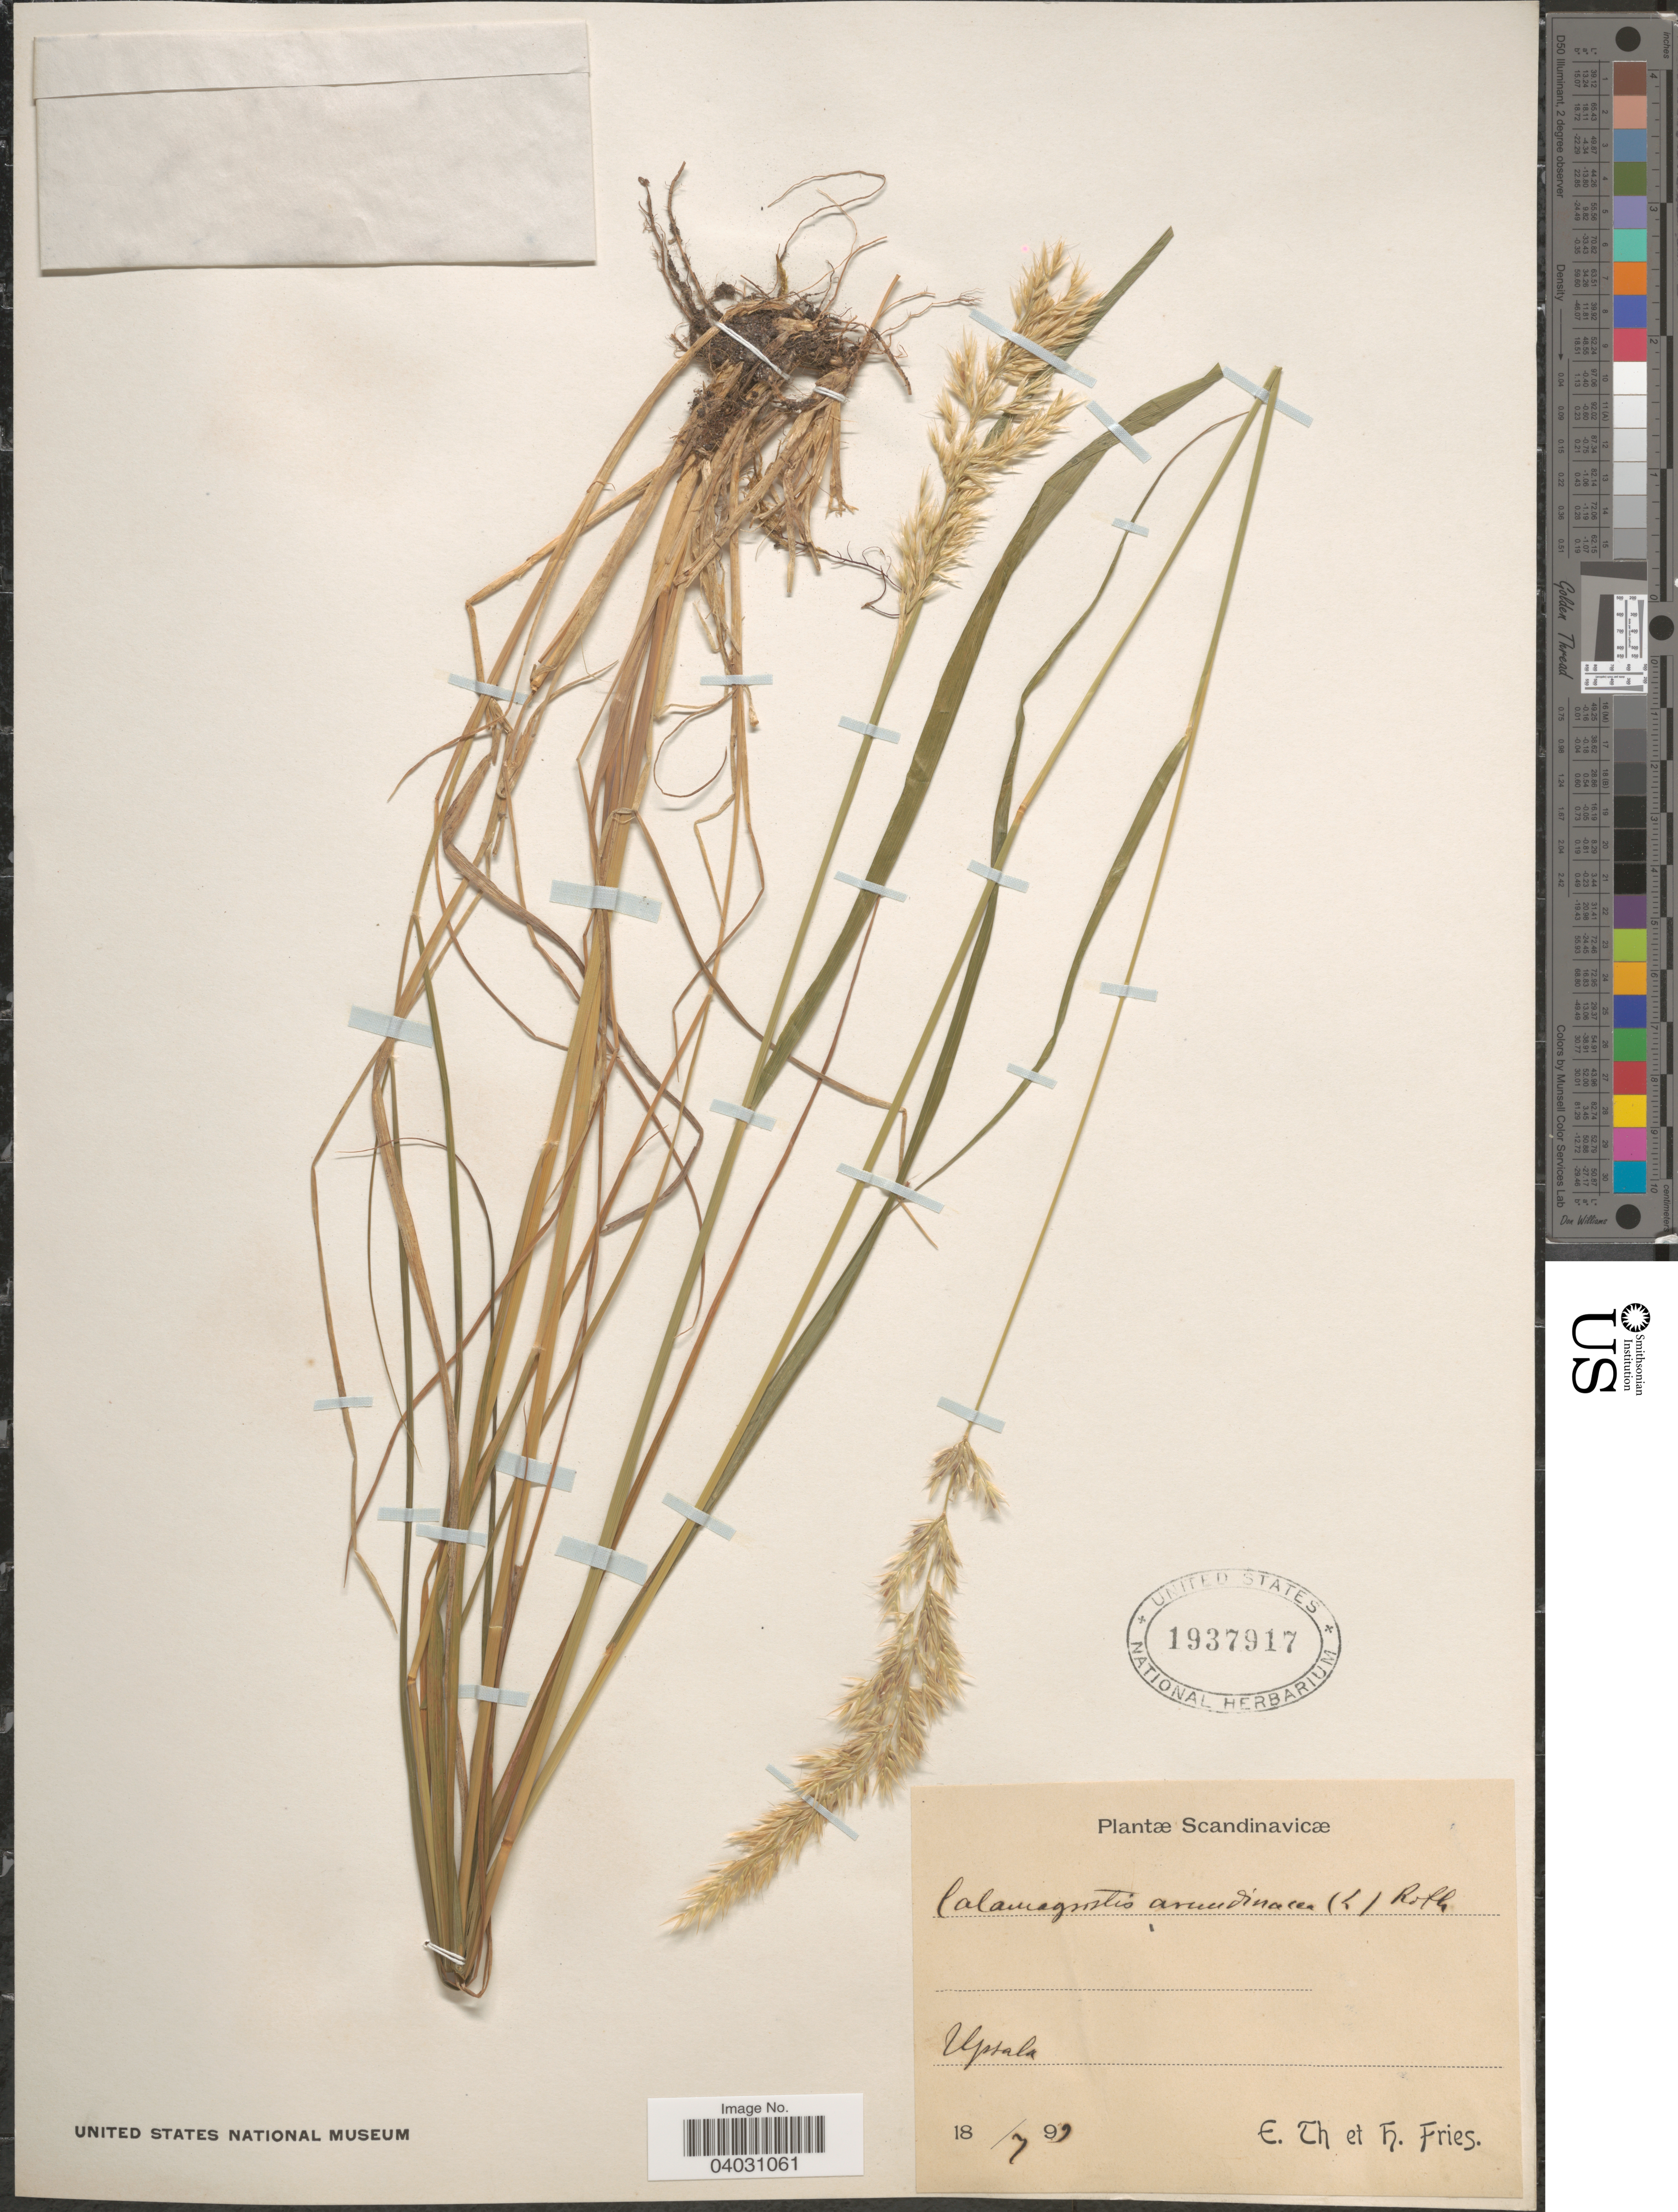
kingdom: Plantae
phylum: Tracheophyta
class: Liliopsida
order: Poales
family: Poaceae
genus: Calamagrostis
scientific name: Calamagrostis arundinacea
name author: (L.) Roth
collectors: E. Fries & H. Fries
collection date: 1899-07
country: Sweden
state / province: Uppsala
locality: Scandinavicæ. Upsala.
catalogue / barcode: US 1937917